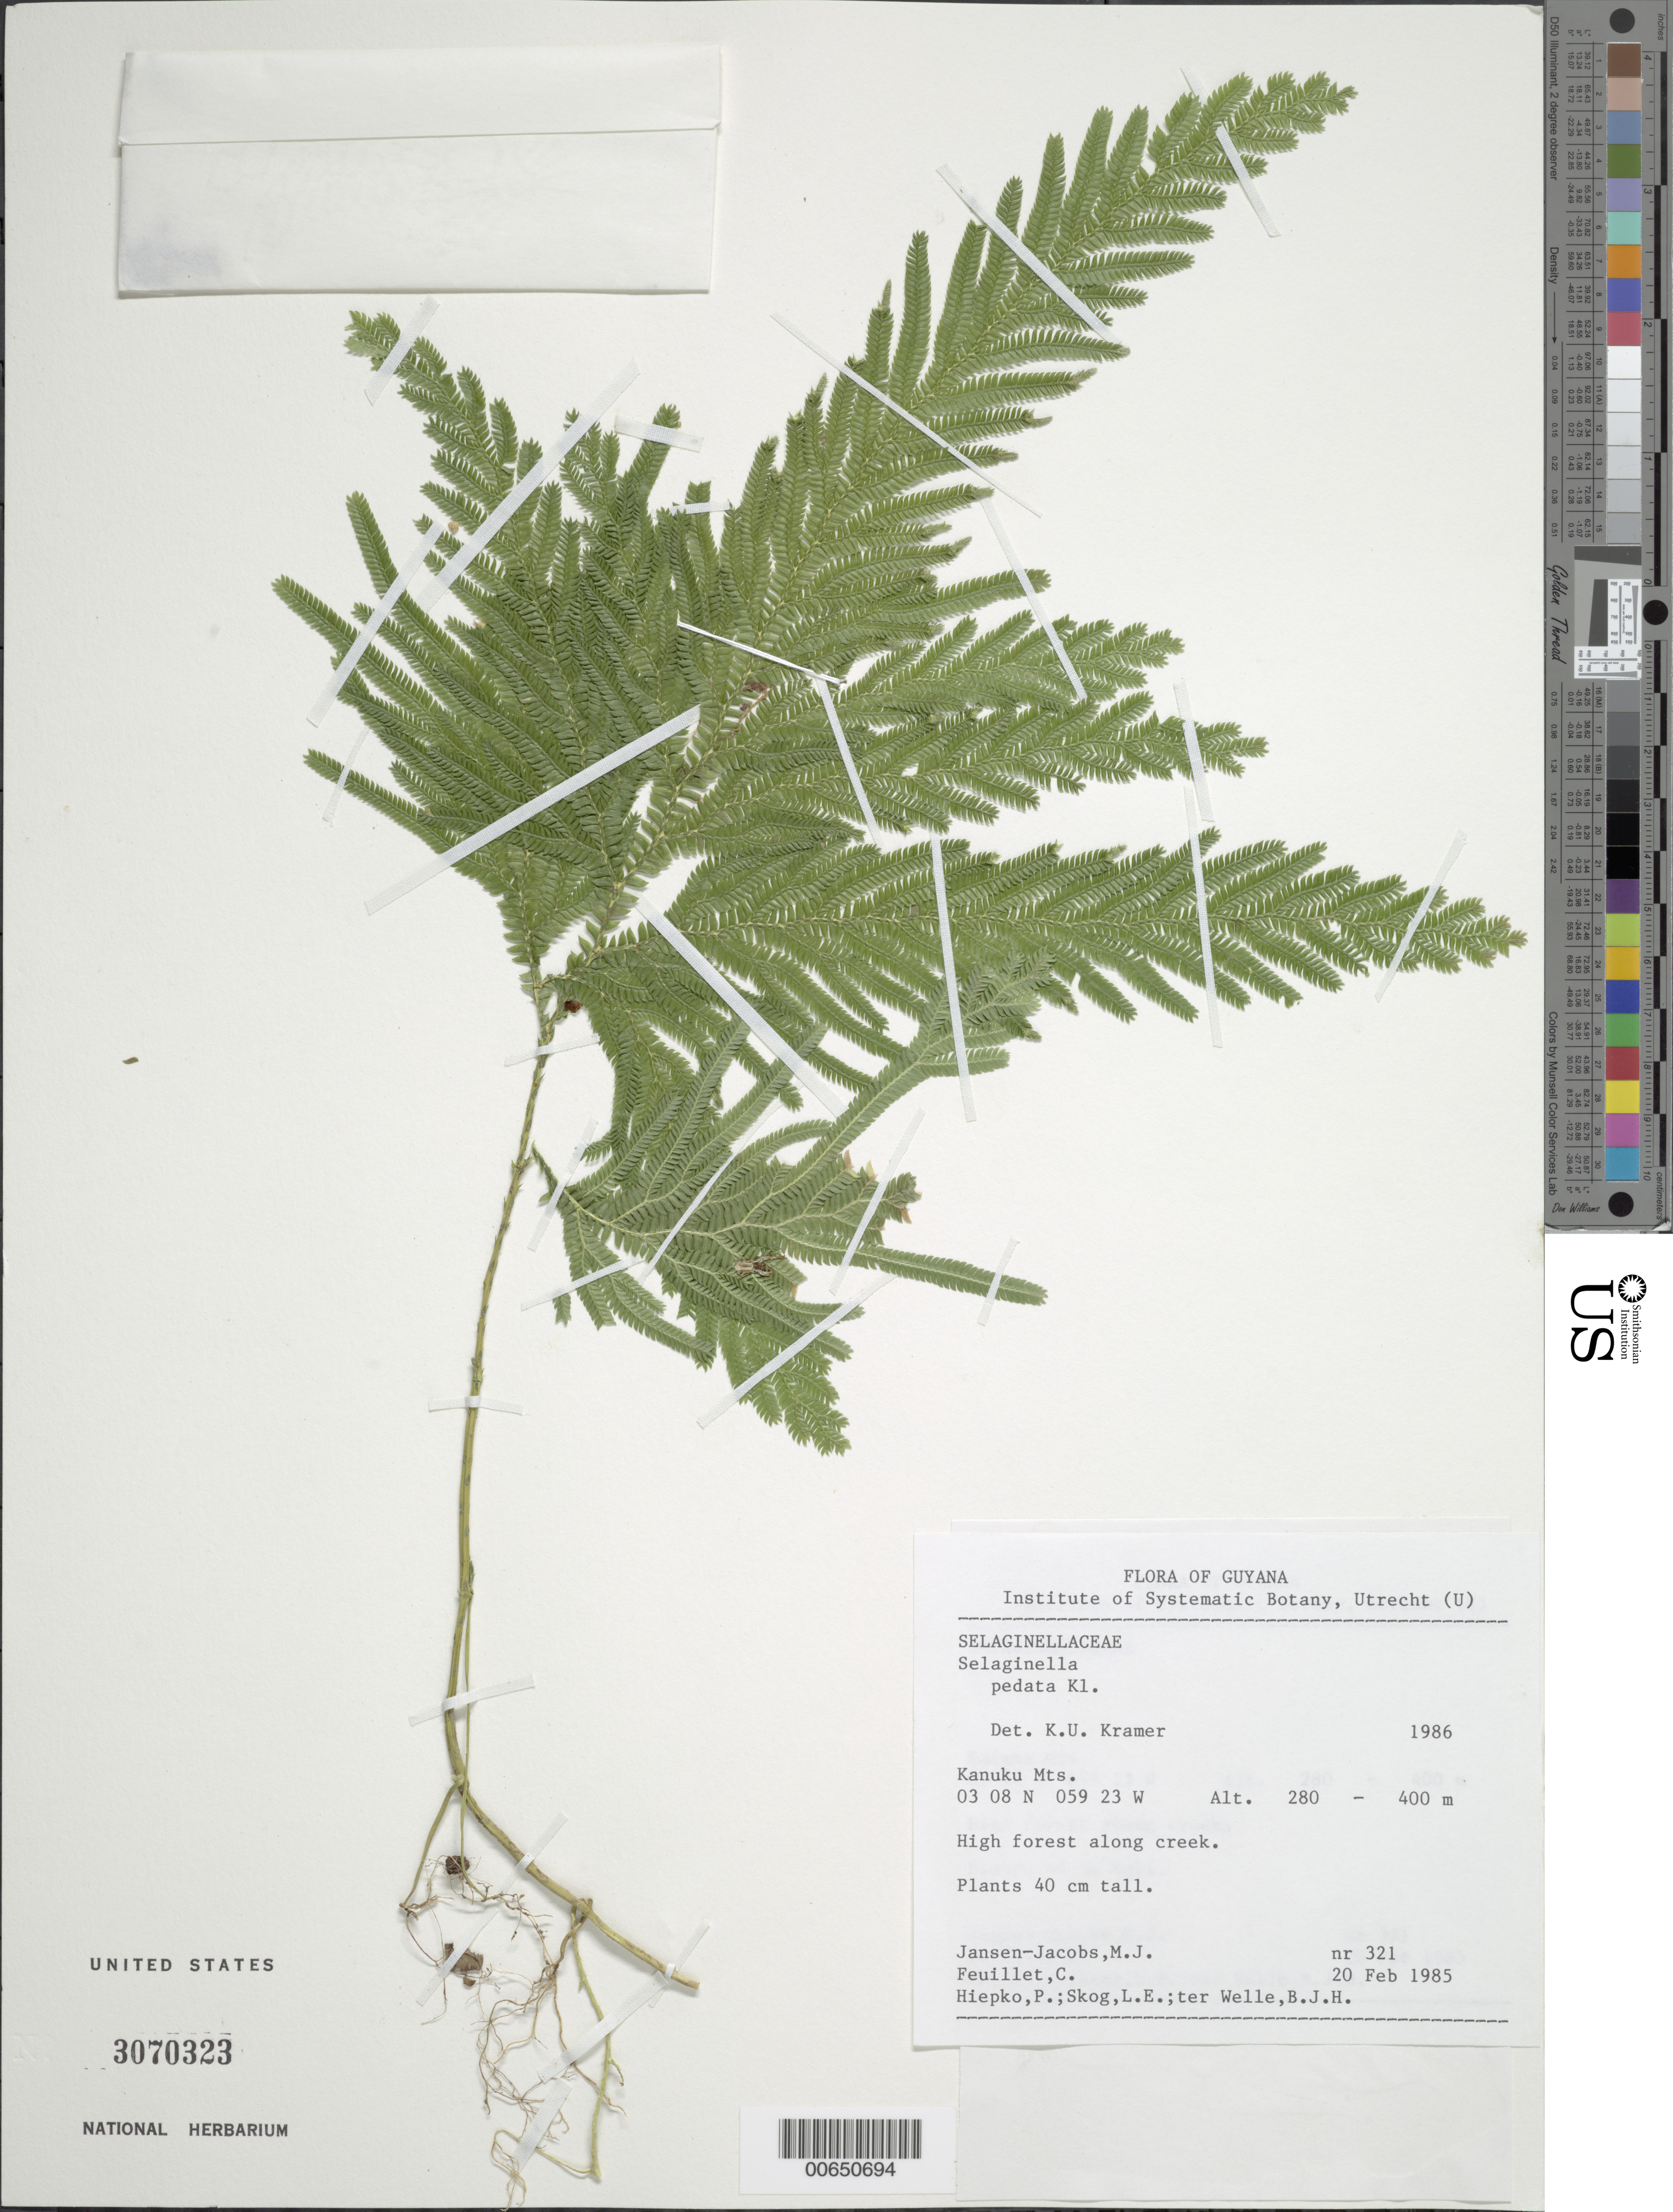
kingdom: Plantae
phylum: Tracheophyta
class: Lycopodiopsida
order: Selaginellales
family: Selaginellaceae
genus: Selaginella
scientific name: Selaginella pedata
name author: Klotzsch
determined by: Kramer, K. U.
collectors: M. J. Jansen-Jacobs, C. Feuillet, P. H. Hiepko, L. E. Skog & B. Welle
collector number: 321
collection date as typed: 20-Feb-85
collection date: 1985-02-20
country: Guyana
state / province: U. Takutu-U. Essequibo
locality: Kanuku Mts.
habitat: High forest along creek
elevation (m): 280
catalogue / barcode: US 3070323